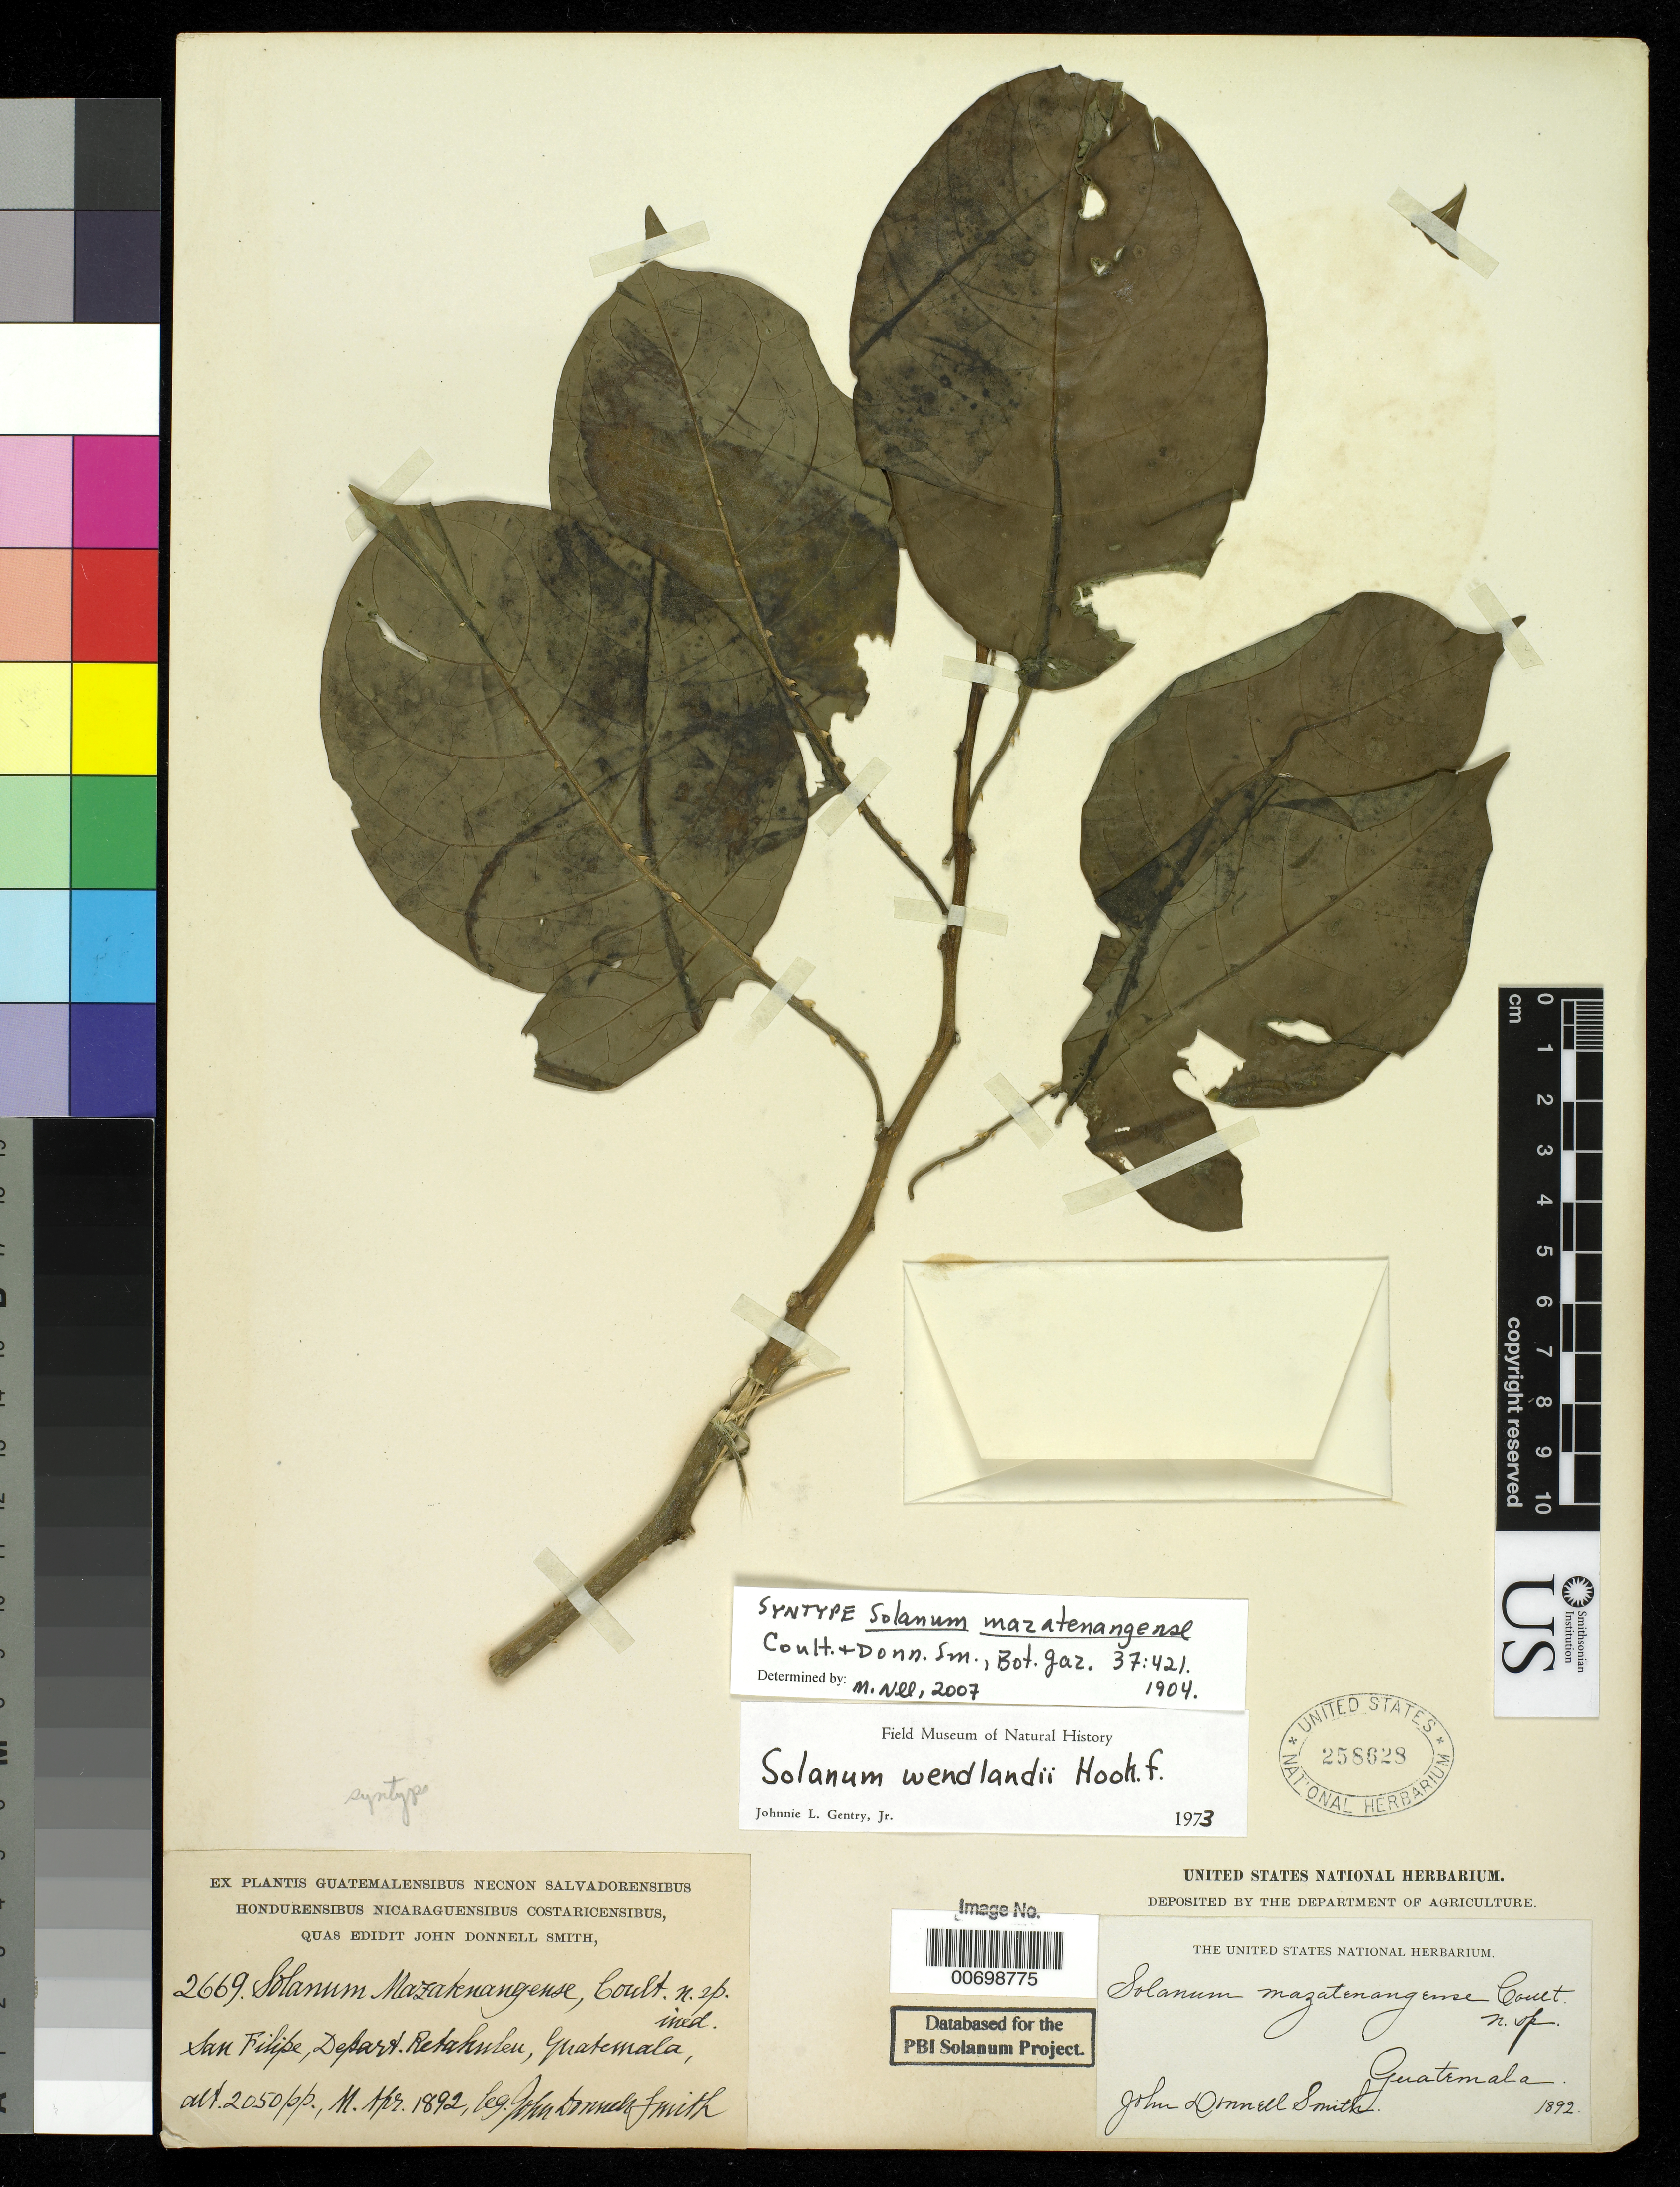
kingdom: Plantae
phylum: Tracheophyta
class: Magnoliopsida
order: Solanales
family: Solanaceae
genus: Solanum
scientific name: Solanum mazatenangense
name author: J.M. Coult. & Donn. Sm.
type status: Syntype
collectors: J. Donnell Smith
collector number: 2669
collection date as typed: Apr 1892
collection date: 1892-04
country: Guatemala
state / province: Retalhuleu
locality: San Felipe, Depart. Retalhuleu.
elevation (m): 625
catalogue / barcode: US 258628